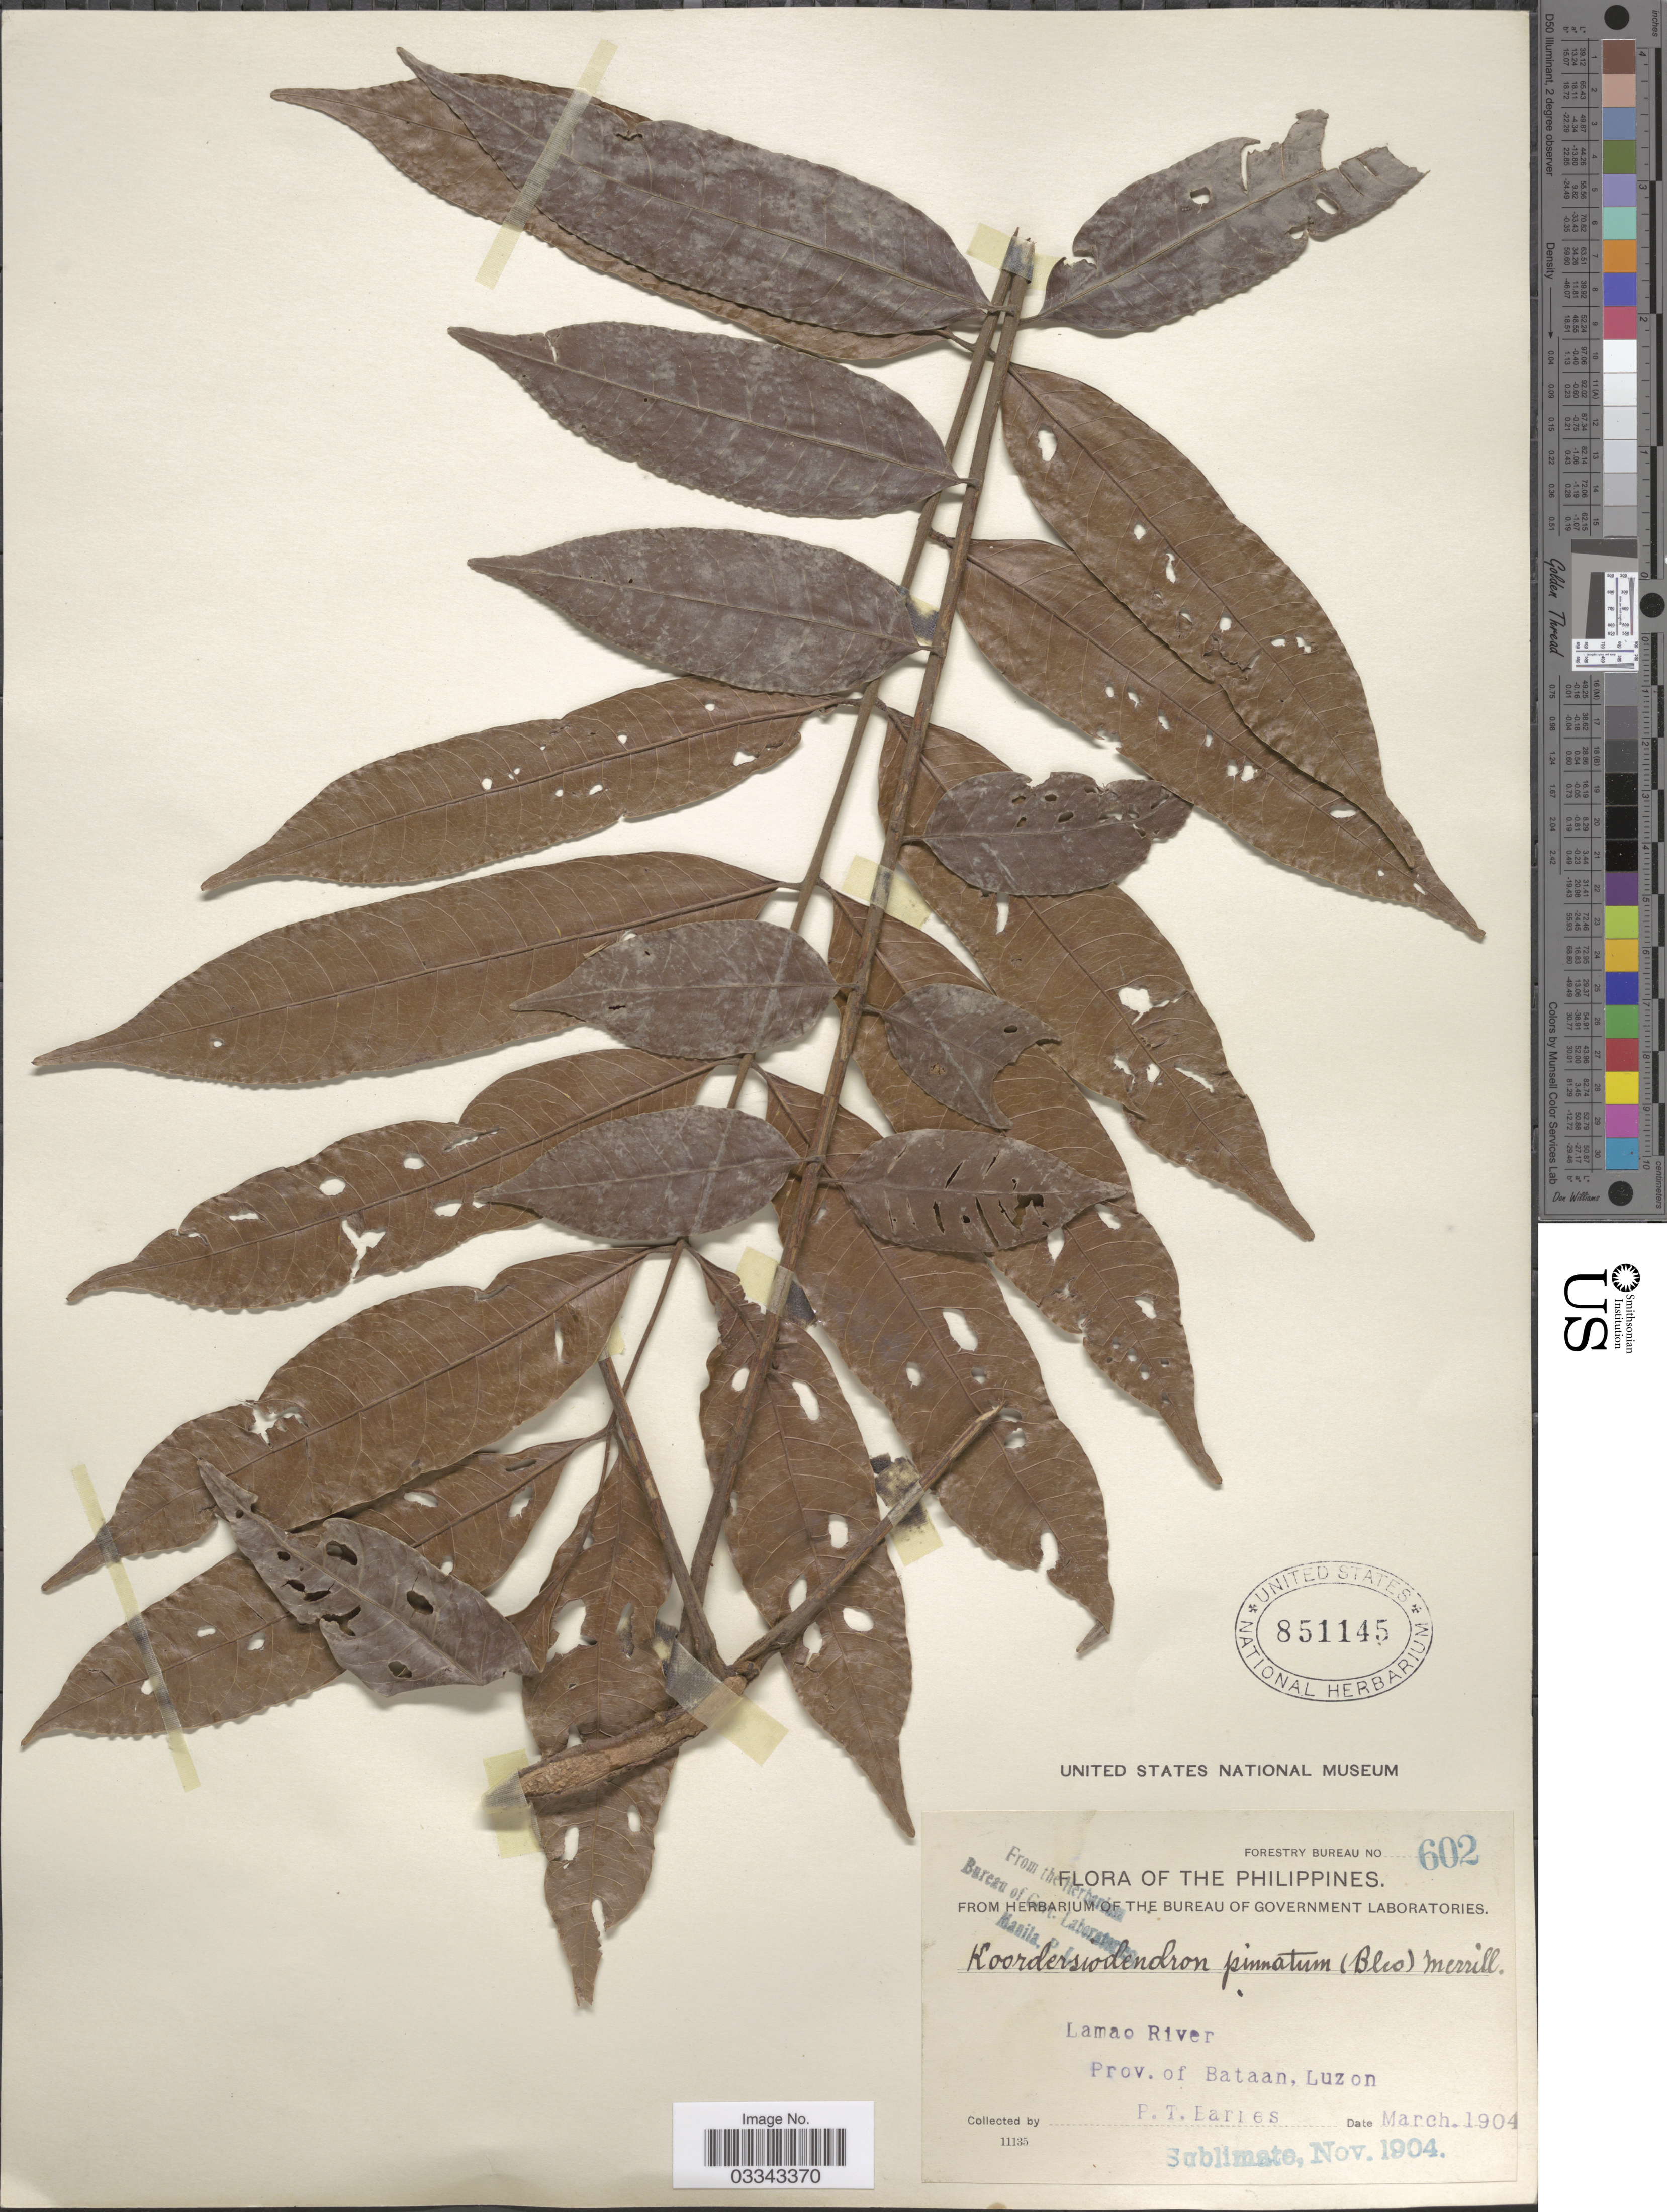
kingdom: Plantae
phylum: Tracheophyta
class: Magnoliopsida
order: Sapindales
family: Anacardiaceae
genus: Koordersiodendron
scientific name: Koordersiodendron pinnatum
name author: (Blanco) Merr.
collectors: P. Barnes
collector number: Forestry Bureau 602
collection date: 1904-03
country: Philippines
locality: Lamao River. Prov. of Bataan, Luzon.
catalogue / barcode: US 851145